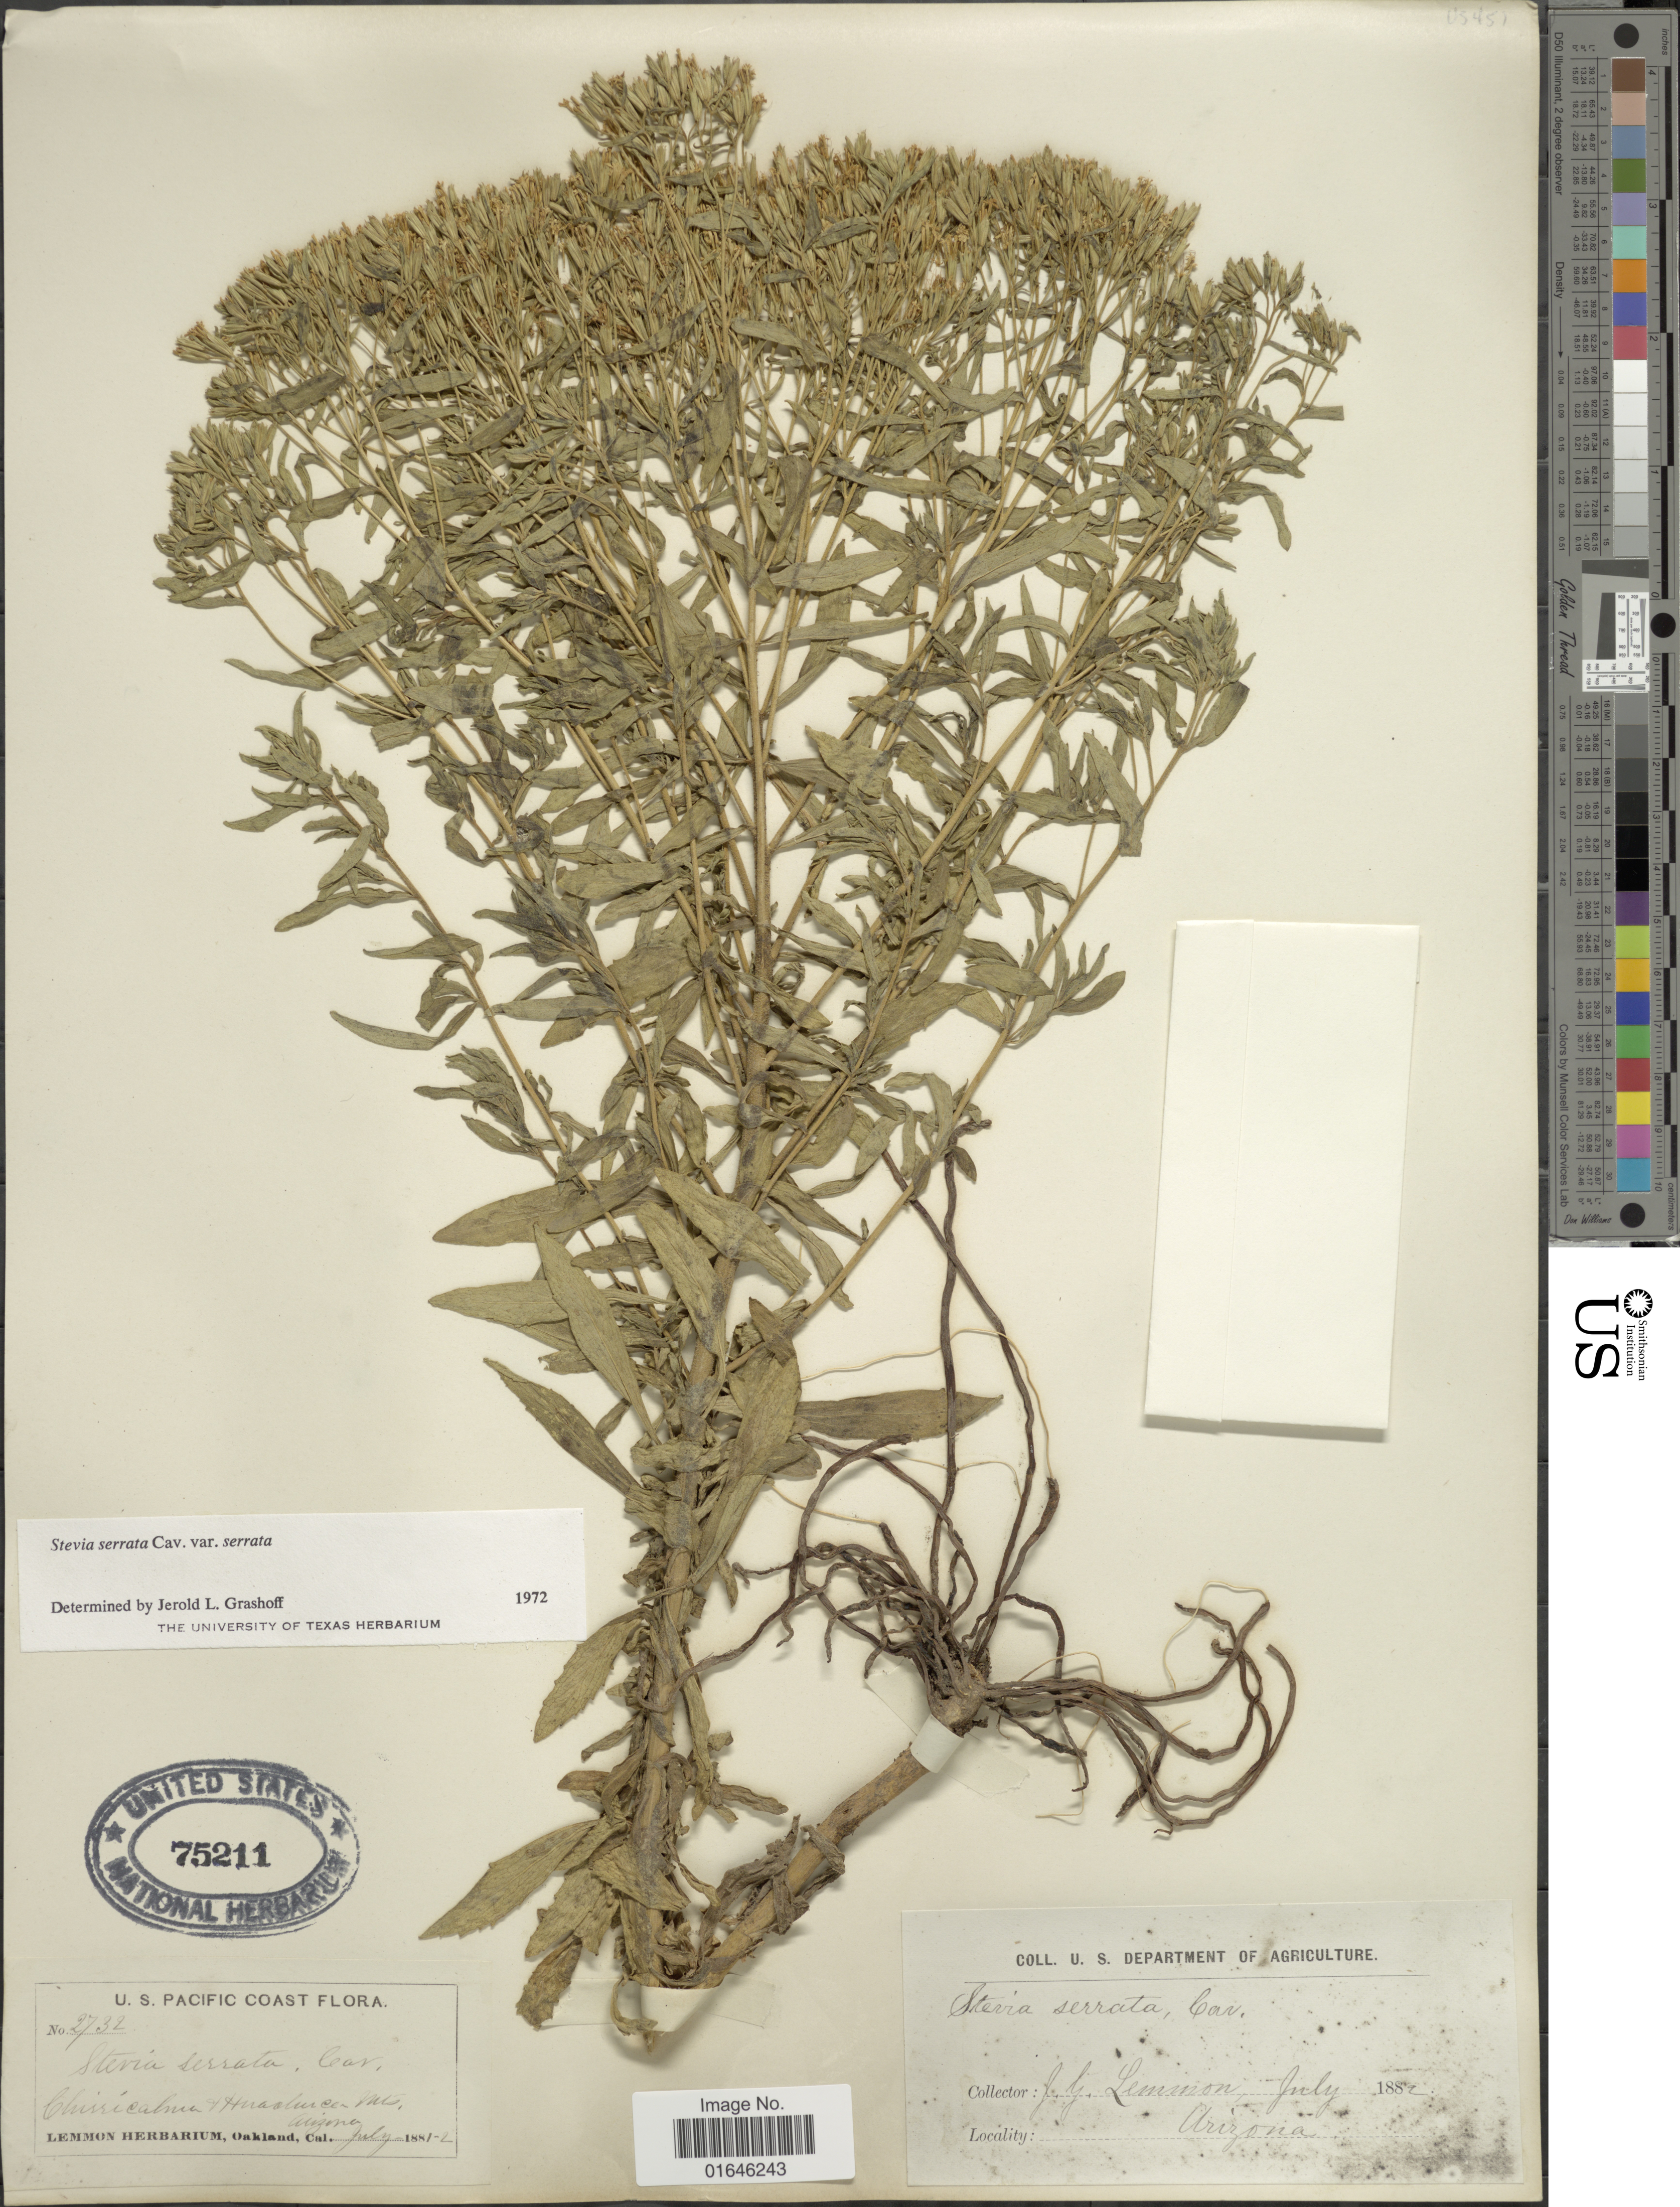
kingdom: Plantae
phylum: Tracheophyta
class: Magnoliopsida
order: Asterales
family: Asteraceae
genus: Stevia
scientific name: Stevia serrata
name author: Cav.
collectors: J. Lemmon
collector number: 2732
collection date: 1882-07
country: United States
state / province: Arizona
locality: Chissicalma, Huachuca Mts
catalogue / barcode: US 75211